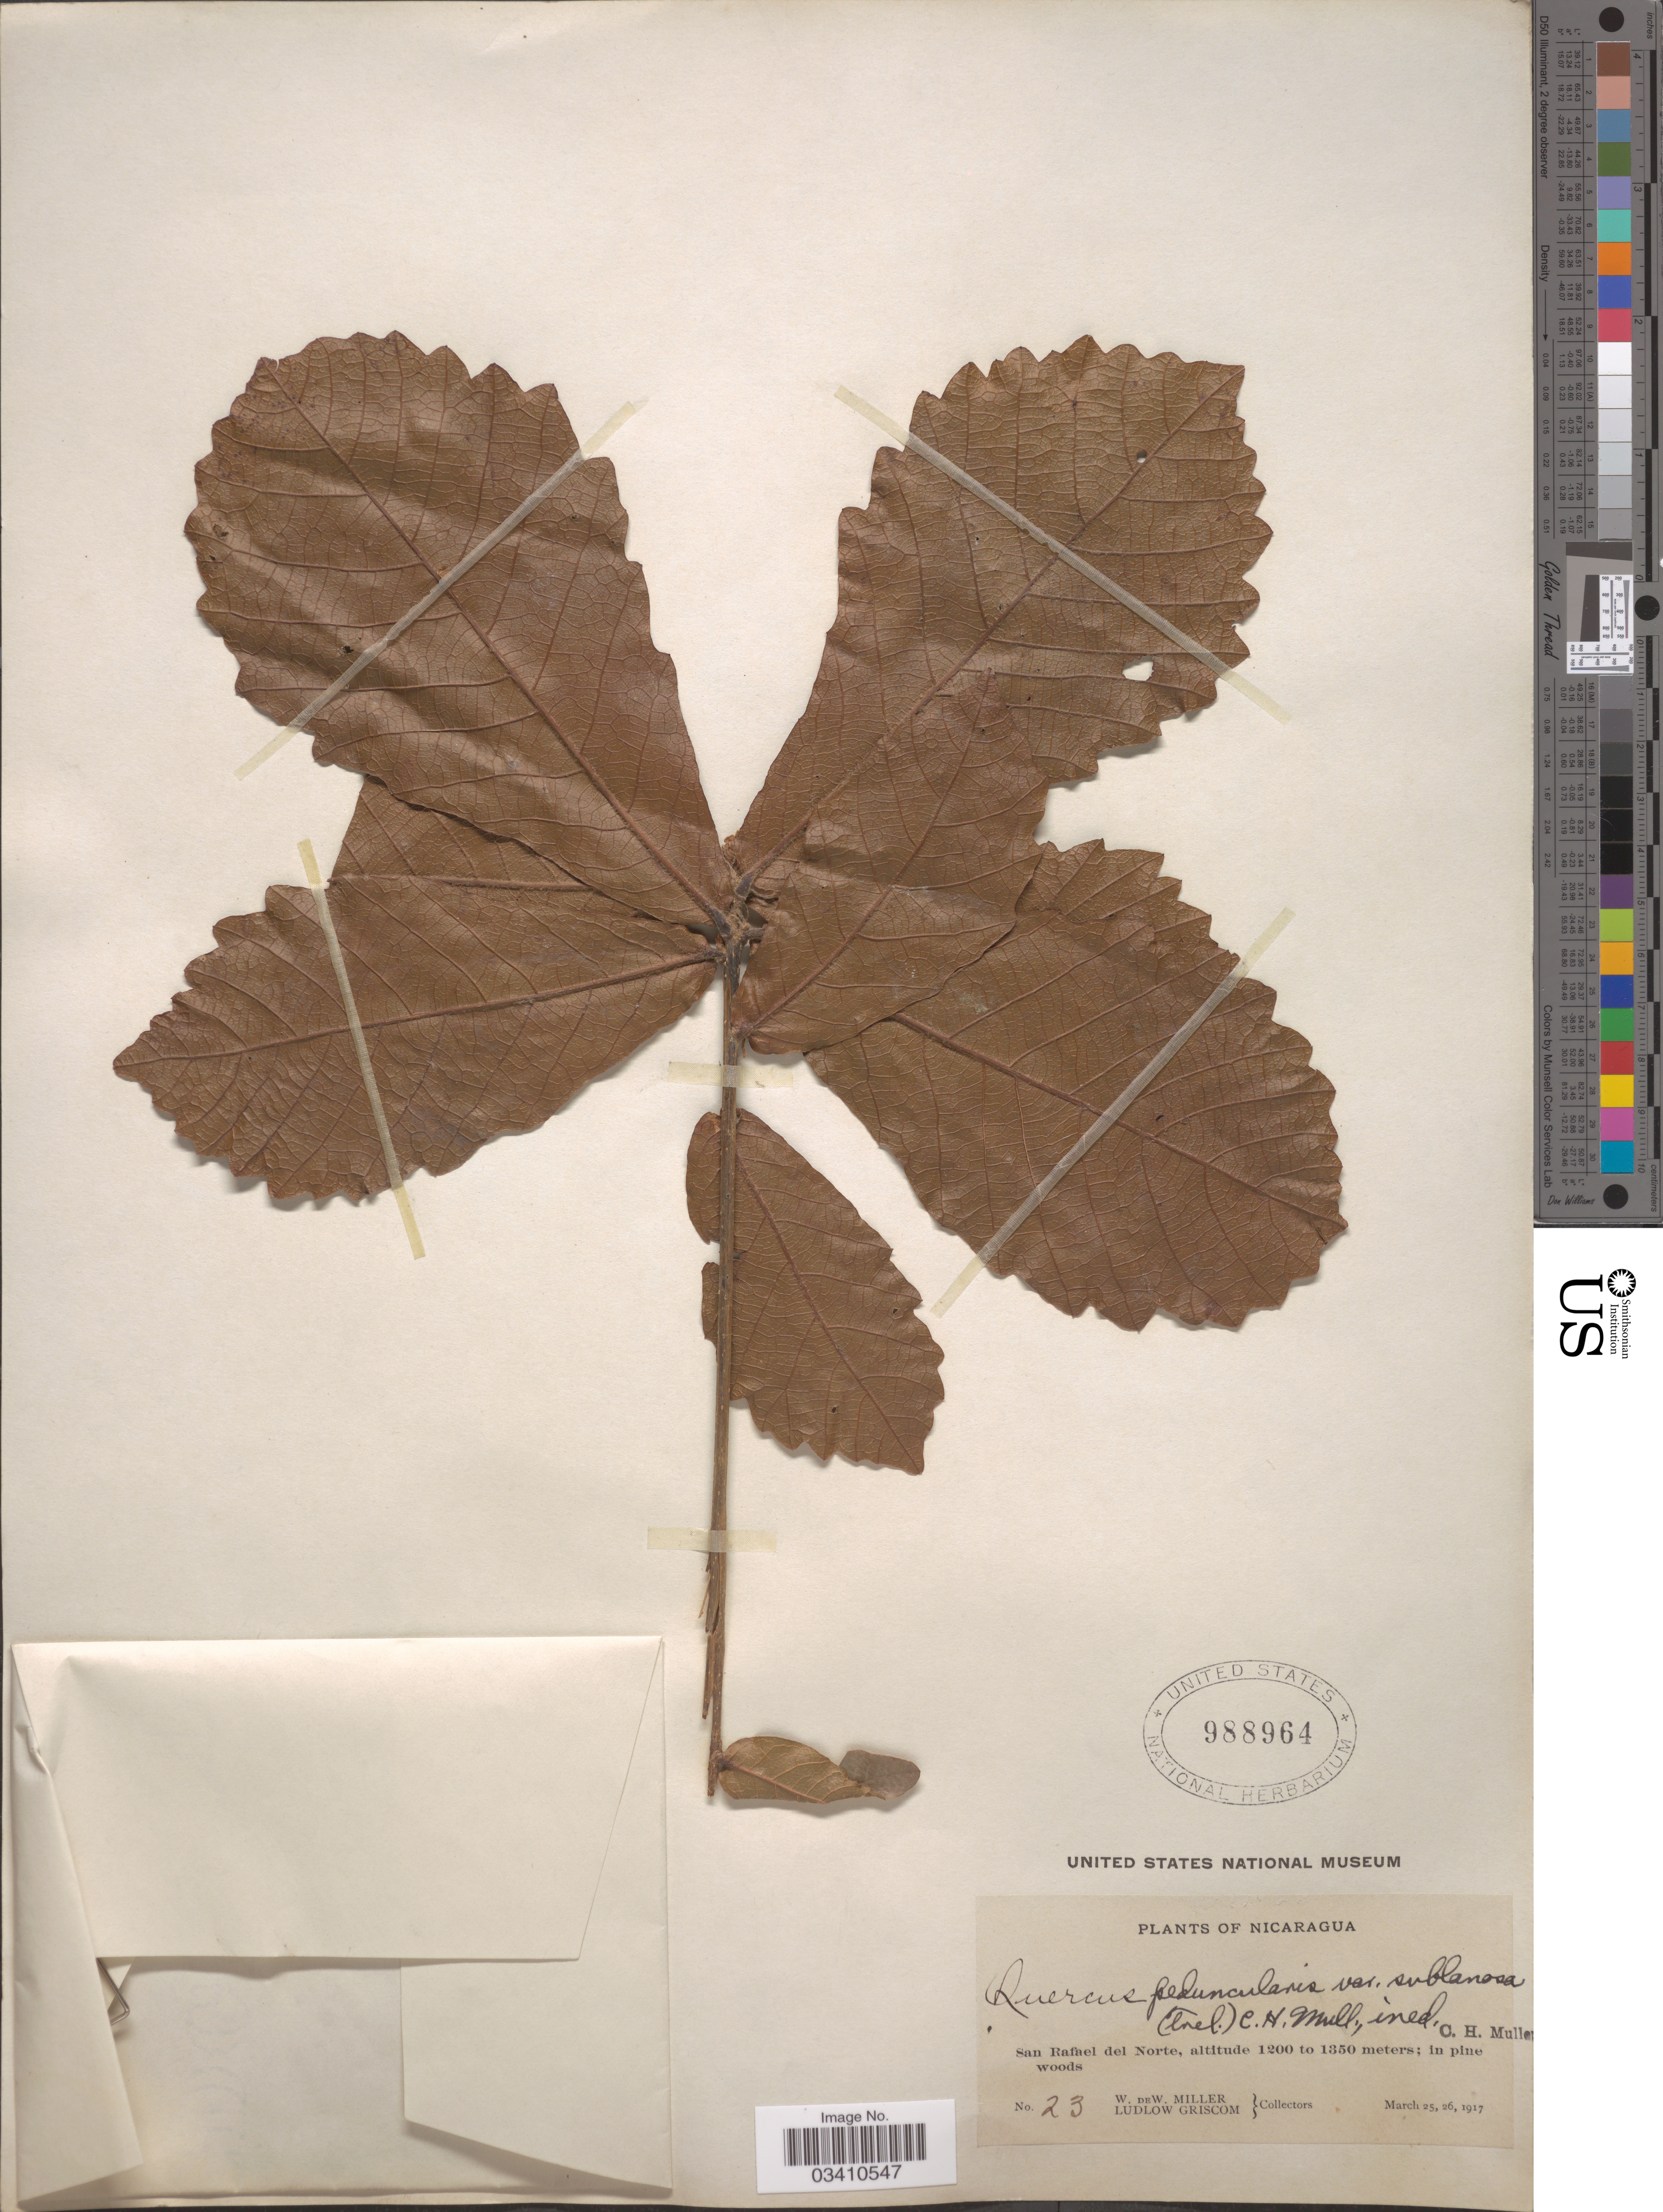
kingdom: Plantae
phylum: Tracheophyta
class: Magnoliopsida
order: Fagales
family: Fagaceae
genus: Quercus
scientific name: Quercus peduncularis var. sublanosa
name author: (Trel.) C.H. Müll.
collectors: W. Miller & L. Griscom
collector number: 23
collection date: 1917-03-25/1917-03-26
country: Nicaragua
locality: San Rafael del Norte.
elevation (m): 1200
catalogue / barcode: US 988964